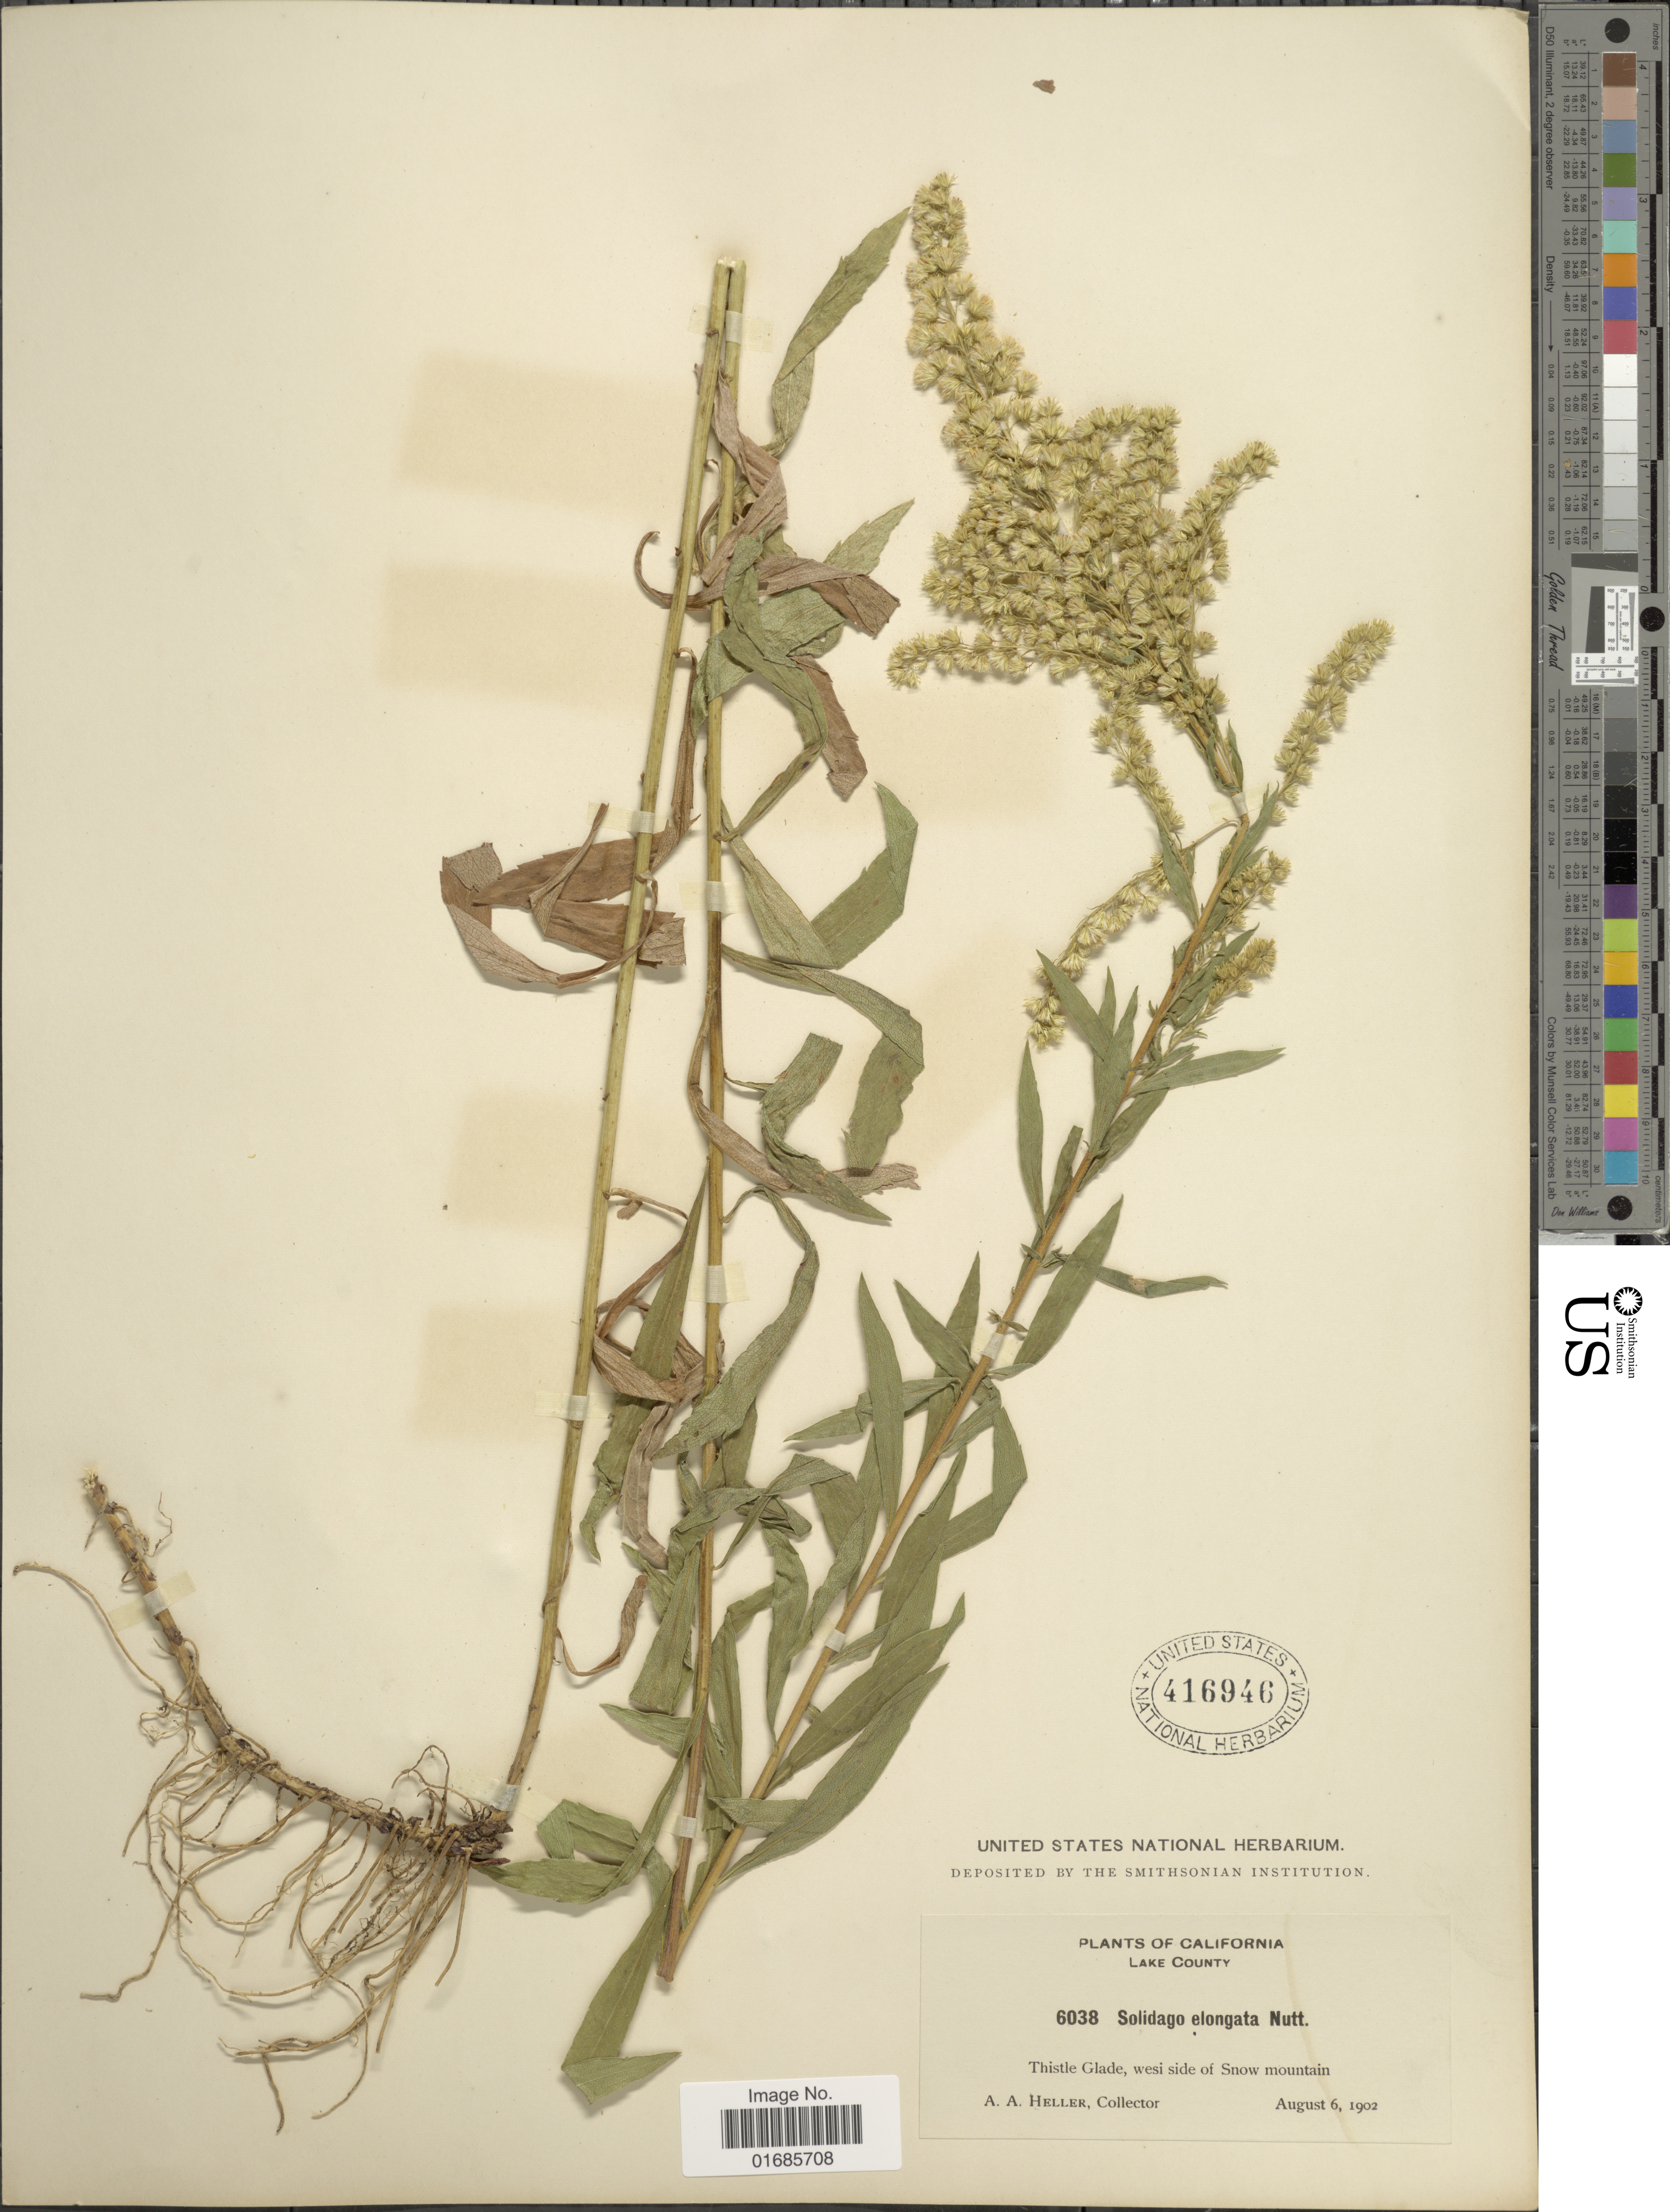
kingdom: Plantae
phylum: Tracheophyta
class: Magnoliopsida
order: Asterales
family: Asteraceae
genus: Solidago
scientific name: Solidago canadensis var. salebrosa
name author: (Piper) M.E. Jones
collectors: A. A. Heller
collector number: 6038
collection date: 1902-08-06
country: United States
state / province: California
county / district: Lake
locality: Lake County, Thistle Glade, wesi side of Snow mountain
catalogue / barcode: US 416946